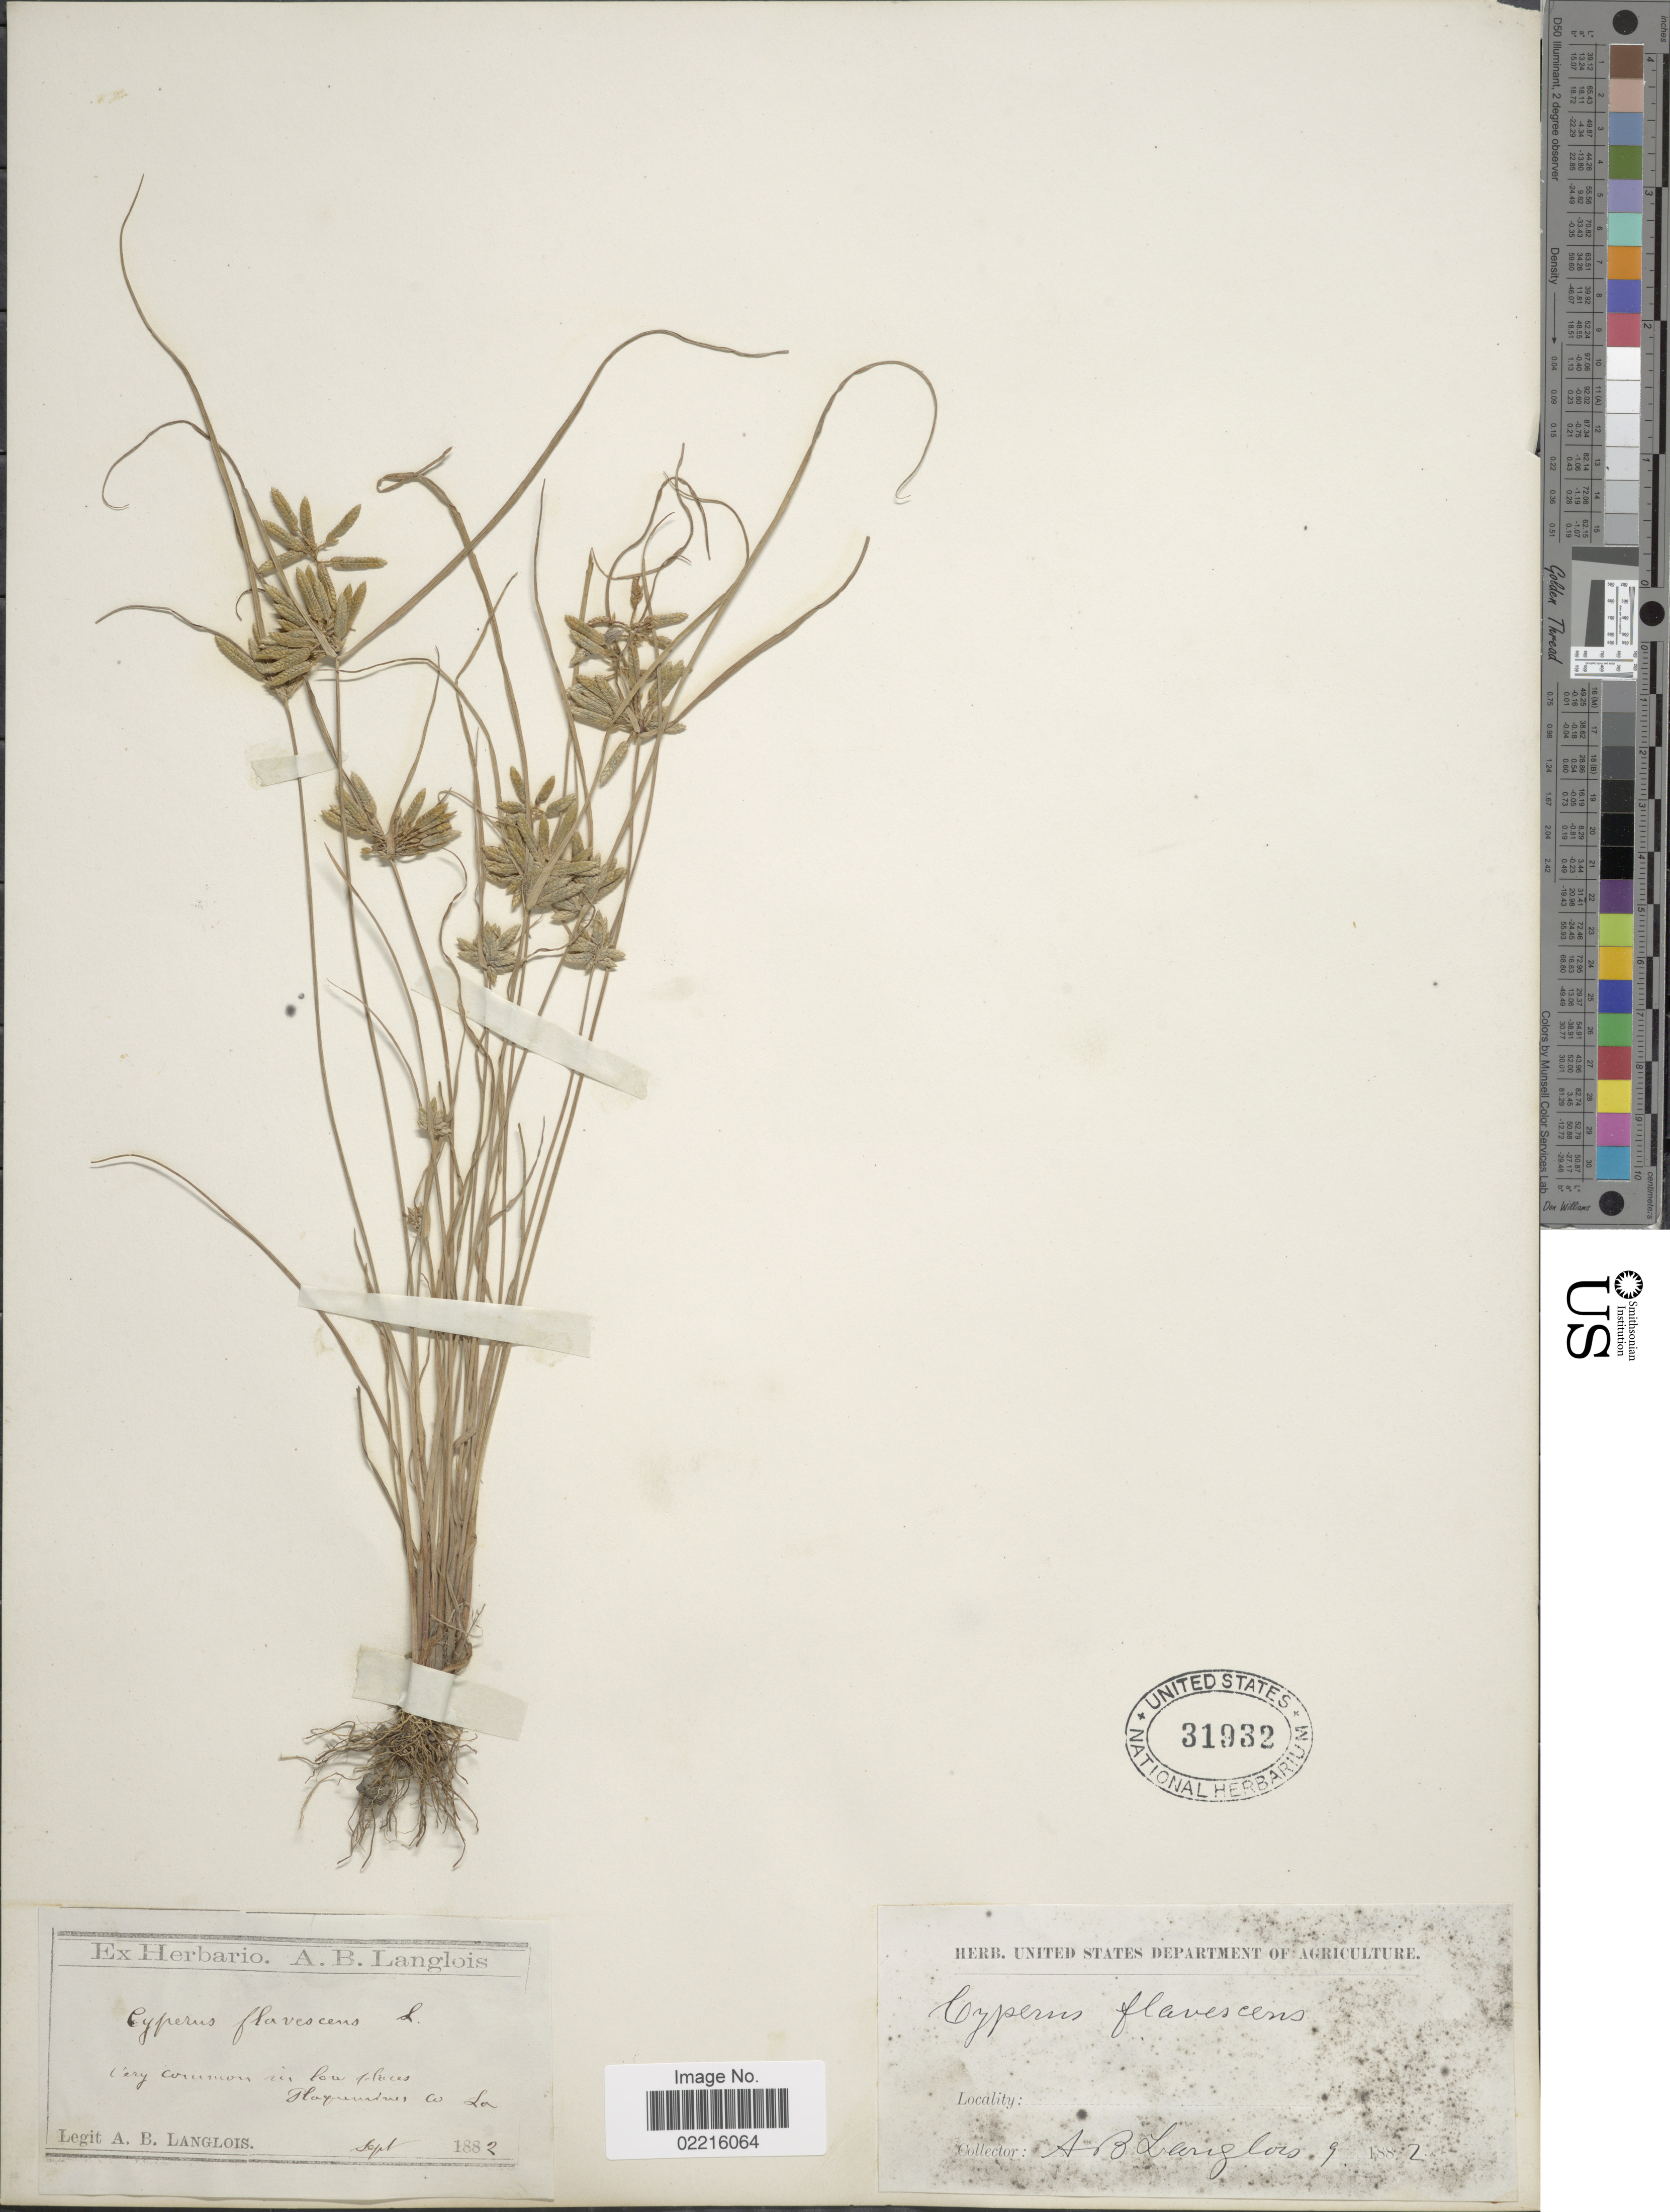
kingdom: Plantae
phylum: Tracheophyta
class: Liliopsida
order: Poales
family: Cyperaceae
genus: Cyperus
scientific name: Cyperus flavescens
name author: L.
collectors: A. Langlois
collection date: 1882-09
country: United States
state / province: Louisiana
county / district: Plaquemines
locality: Very common in low places.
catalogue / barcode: US 31932